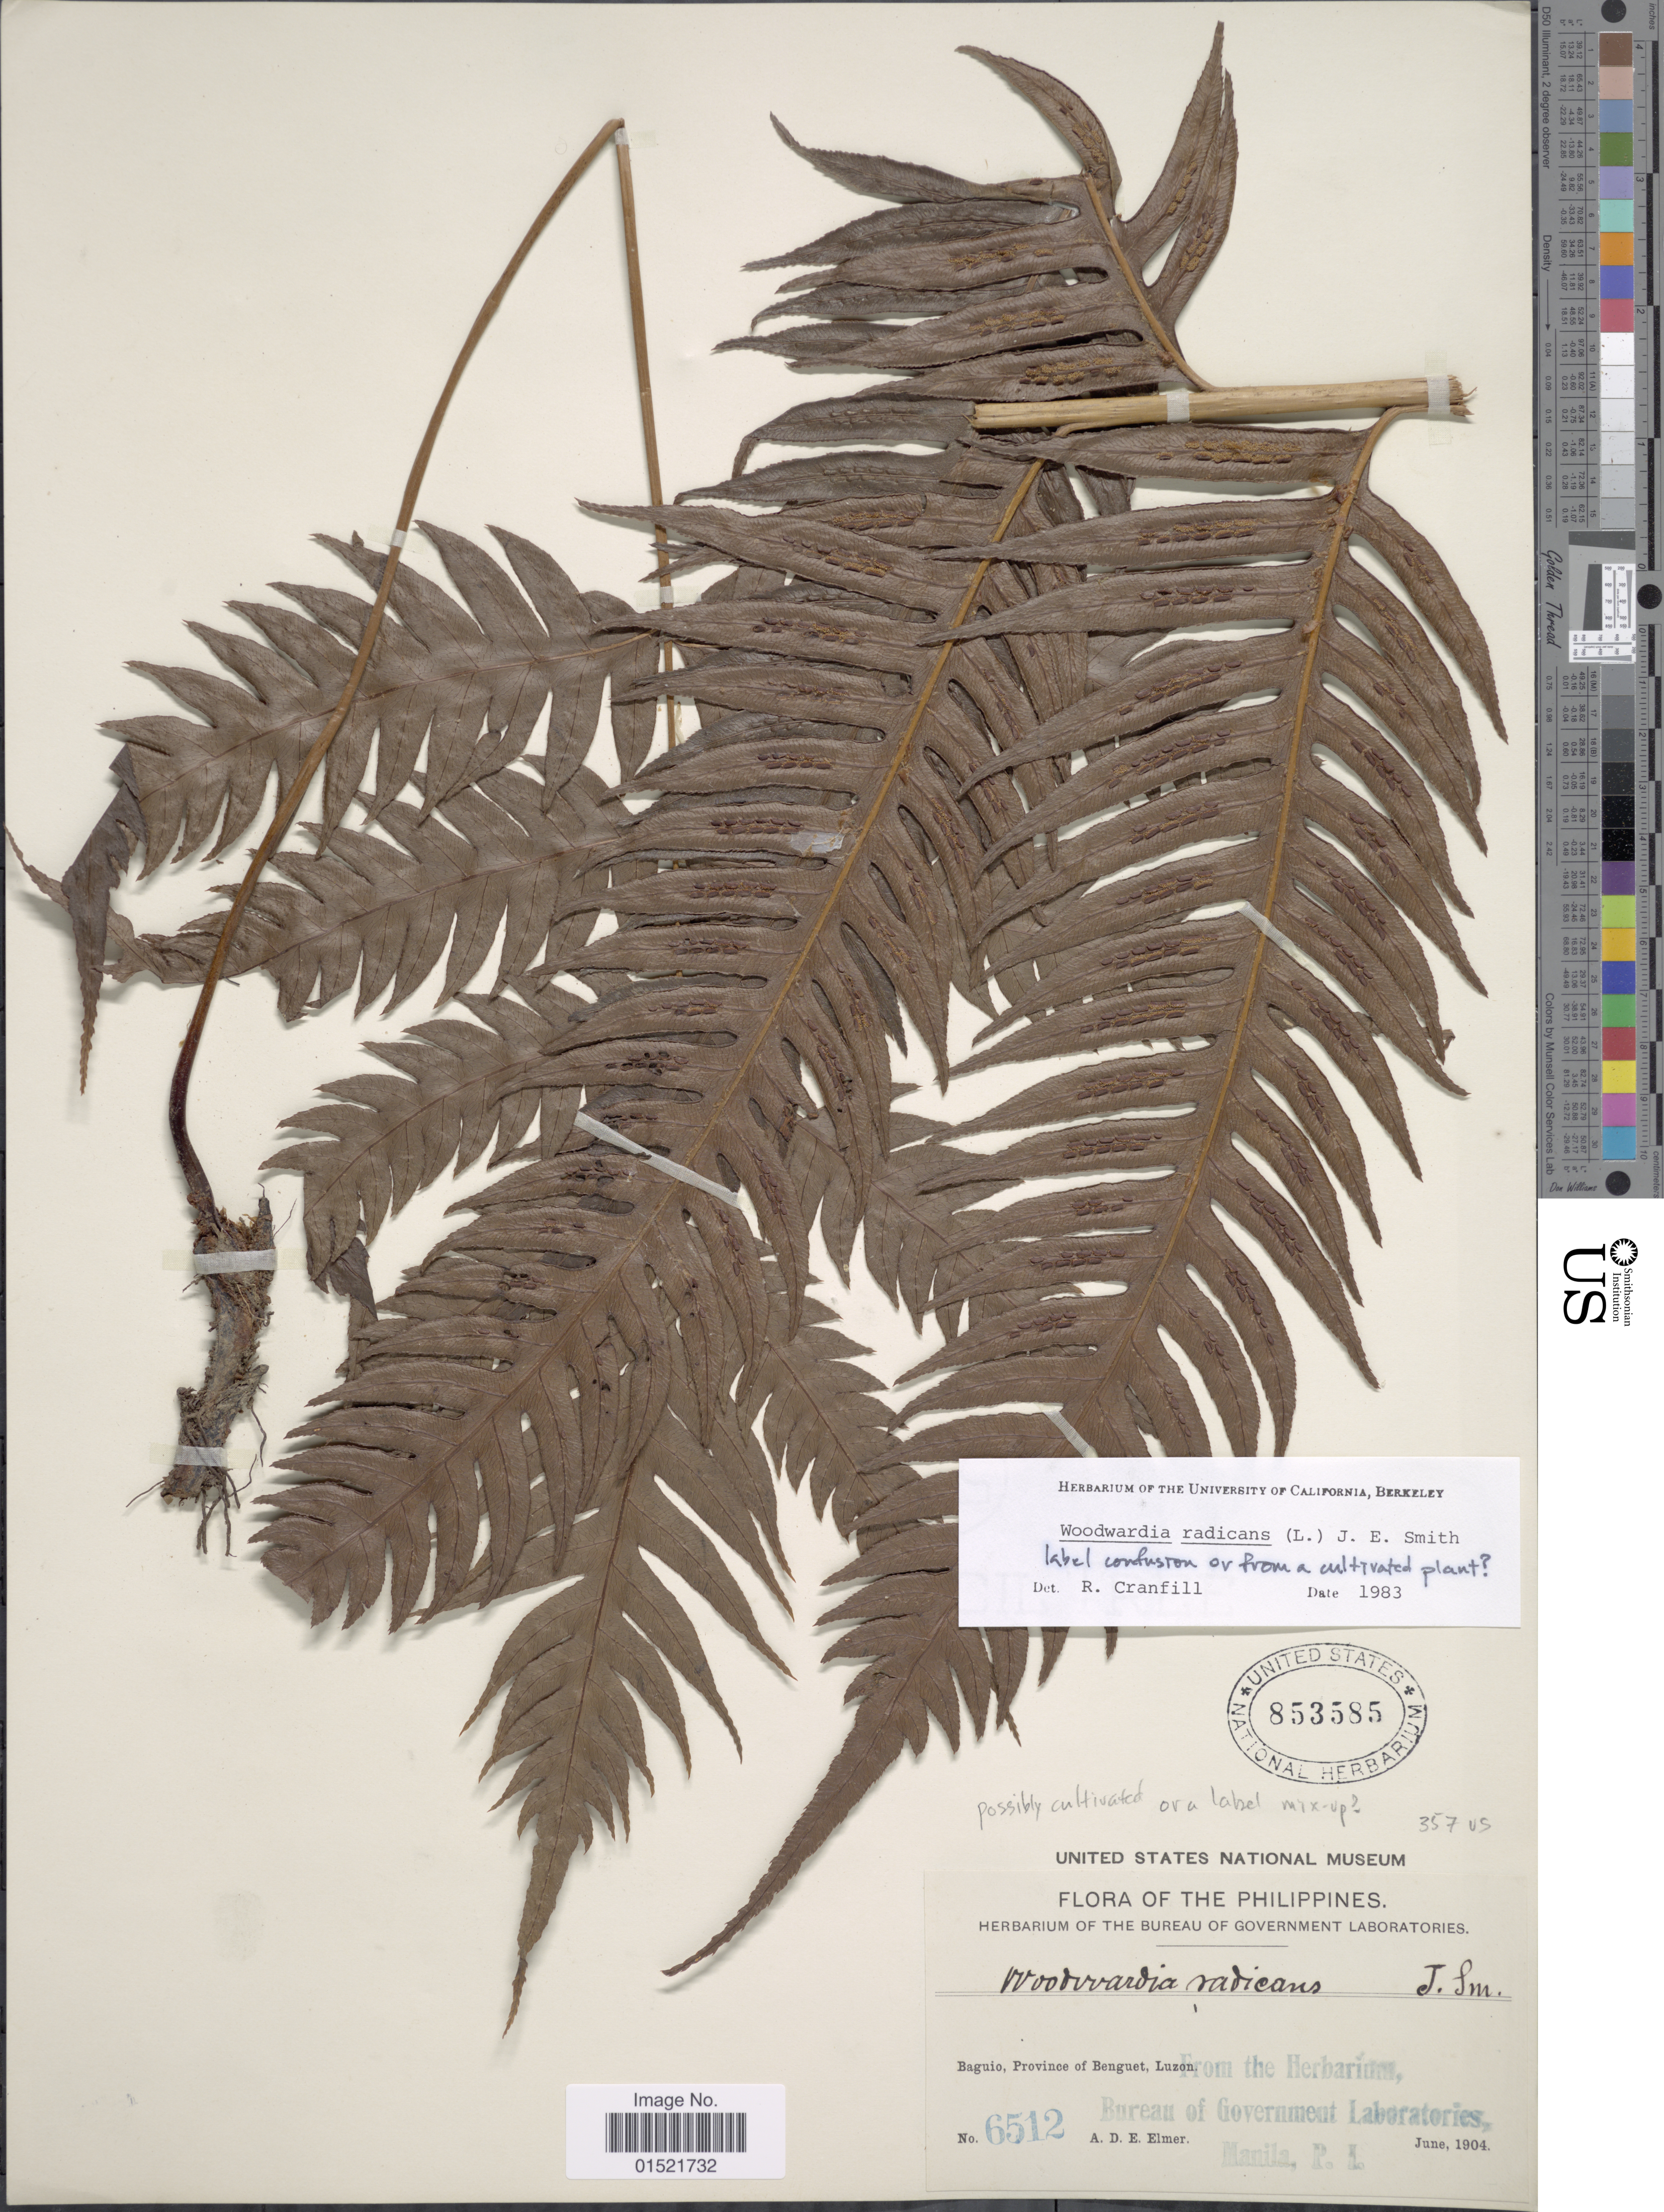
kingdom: Plantae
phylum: Tracheophyta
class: Polypodiopsida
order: Polypodiales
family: Blechnaceae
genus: Woodwardia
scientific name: Woodwardia radicans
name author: (L.) Sm.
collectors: A. D. E. Elmer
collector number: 6512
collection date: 1904-06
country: Philippines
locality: Baguio, Province of Benguet, Luzon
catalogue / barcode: US 853585